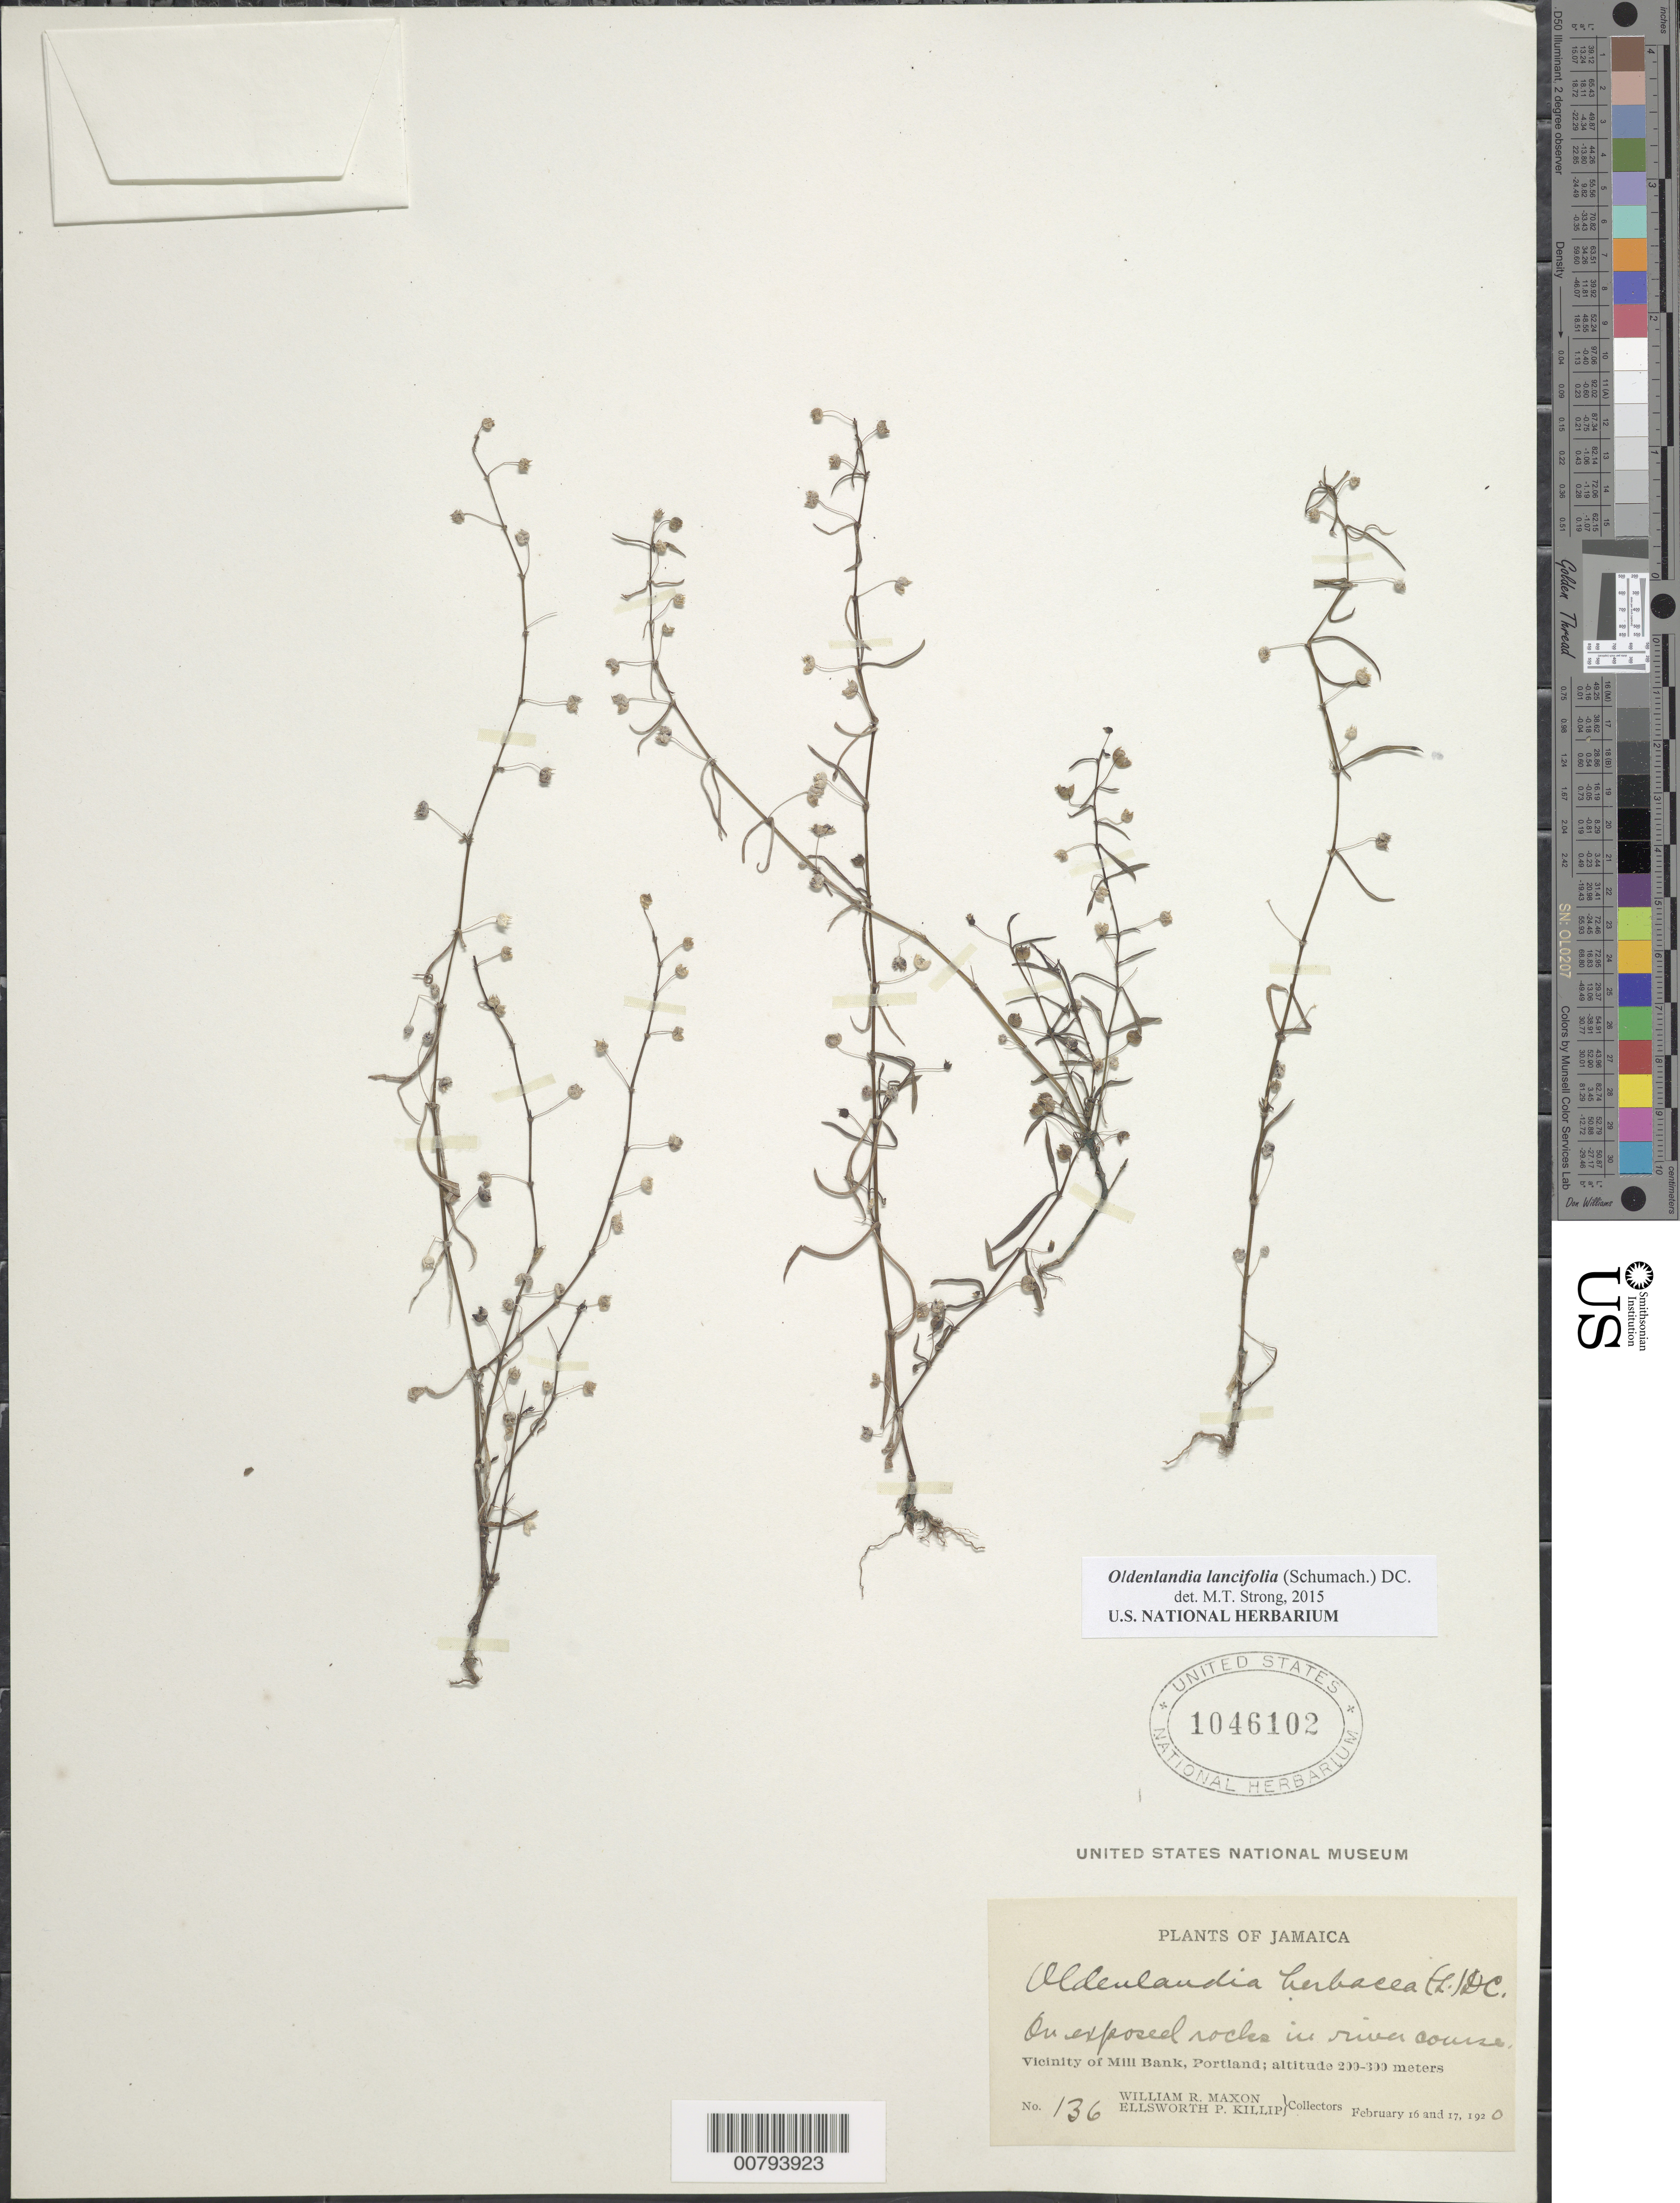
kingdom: Plantae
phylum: Tracheophyta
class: Magnoliopsida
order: Gentianales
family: Rubiaceae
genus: Oldenlandia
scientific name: Oldenlandia uniflora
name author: L.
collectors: W. R. Maxon & E. P. Killip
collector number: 136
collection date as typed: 16 Feb 1920 and 17 Feb 1920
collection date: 1920-02-16,1920-02-17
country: Jamaica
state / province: Portland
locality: Vicinity of Mill Bank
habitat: On exposed rocks in river course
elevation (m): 200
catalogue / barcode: US 1046102